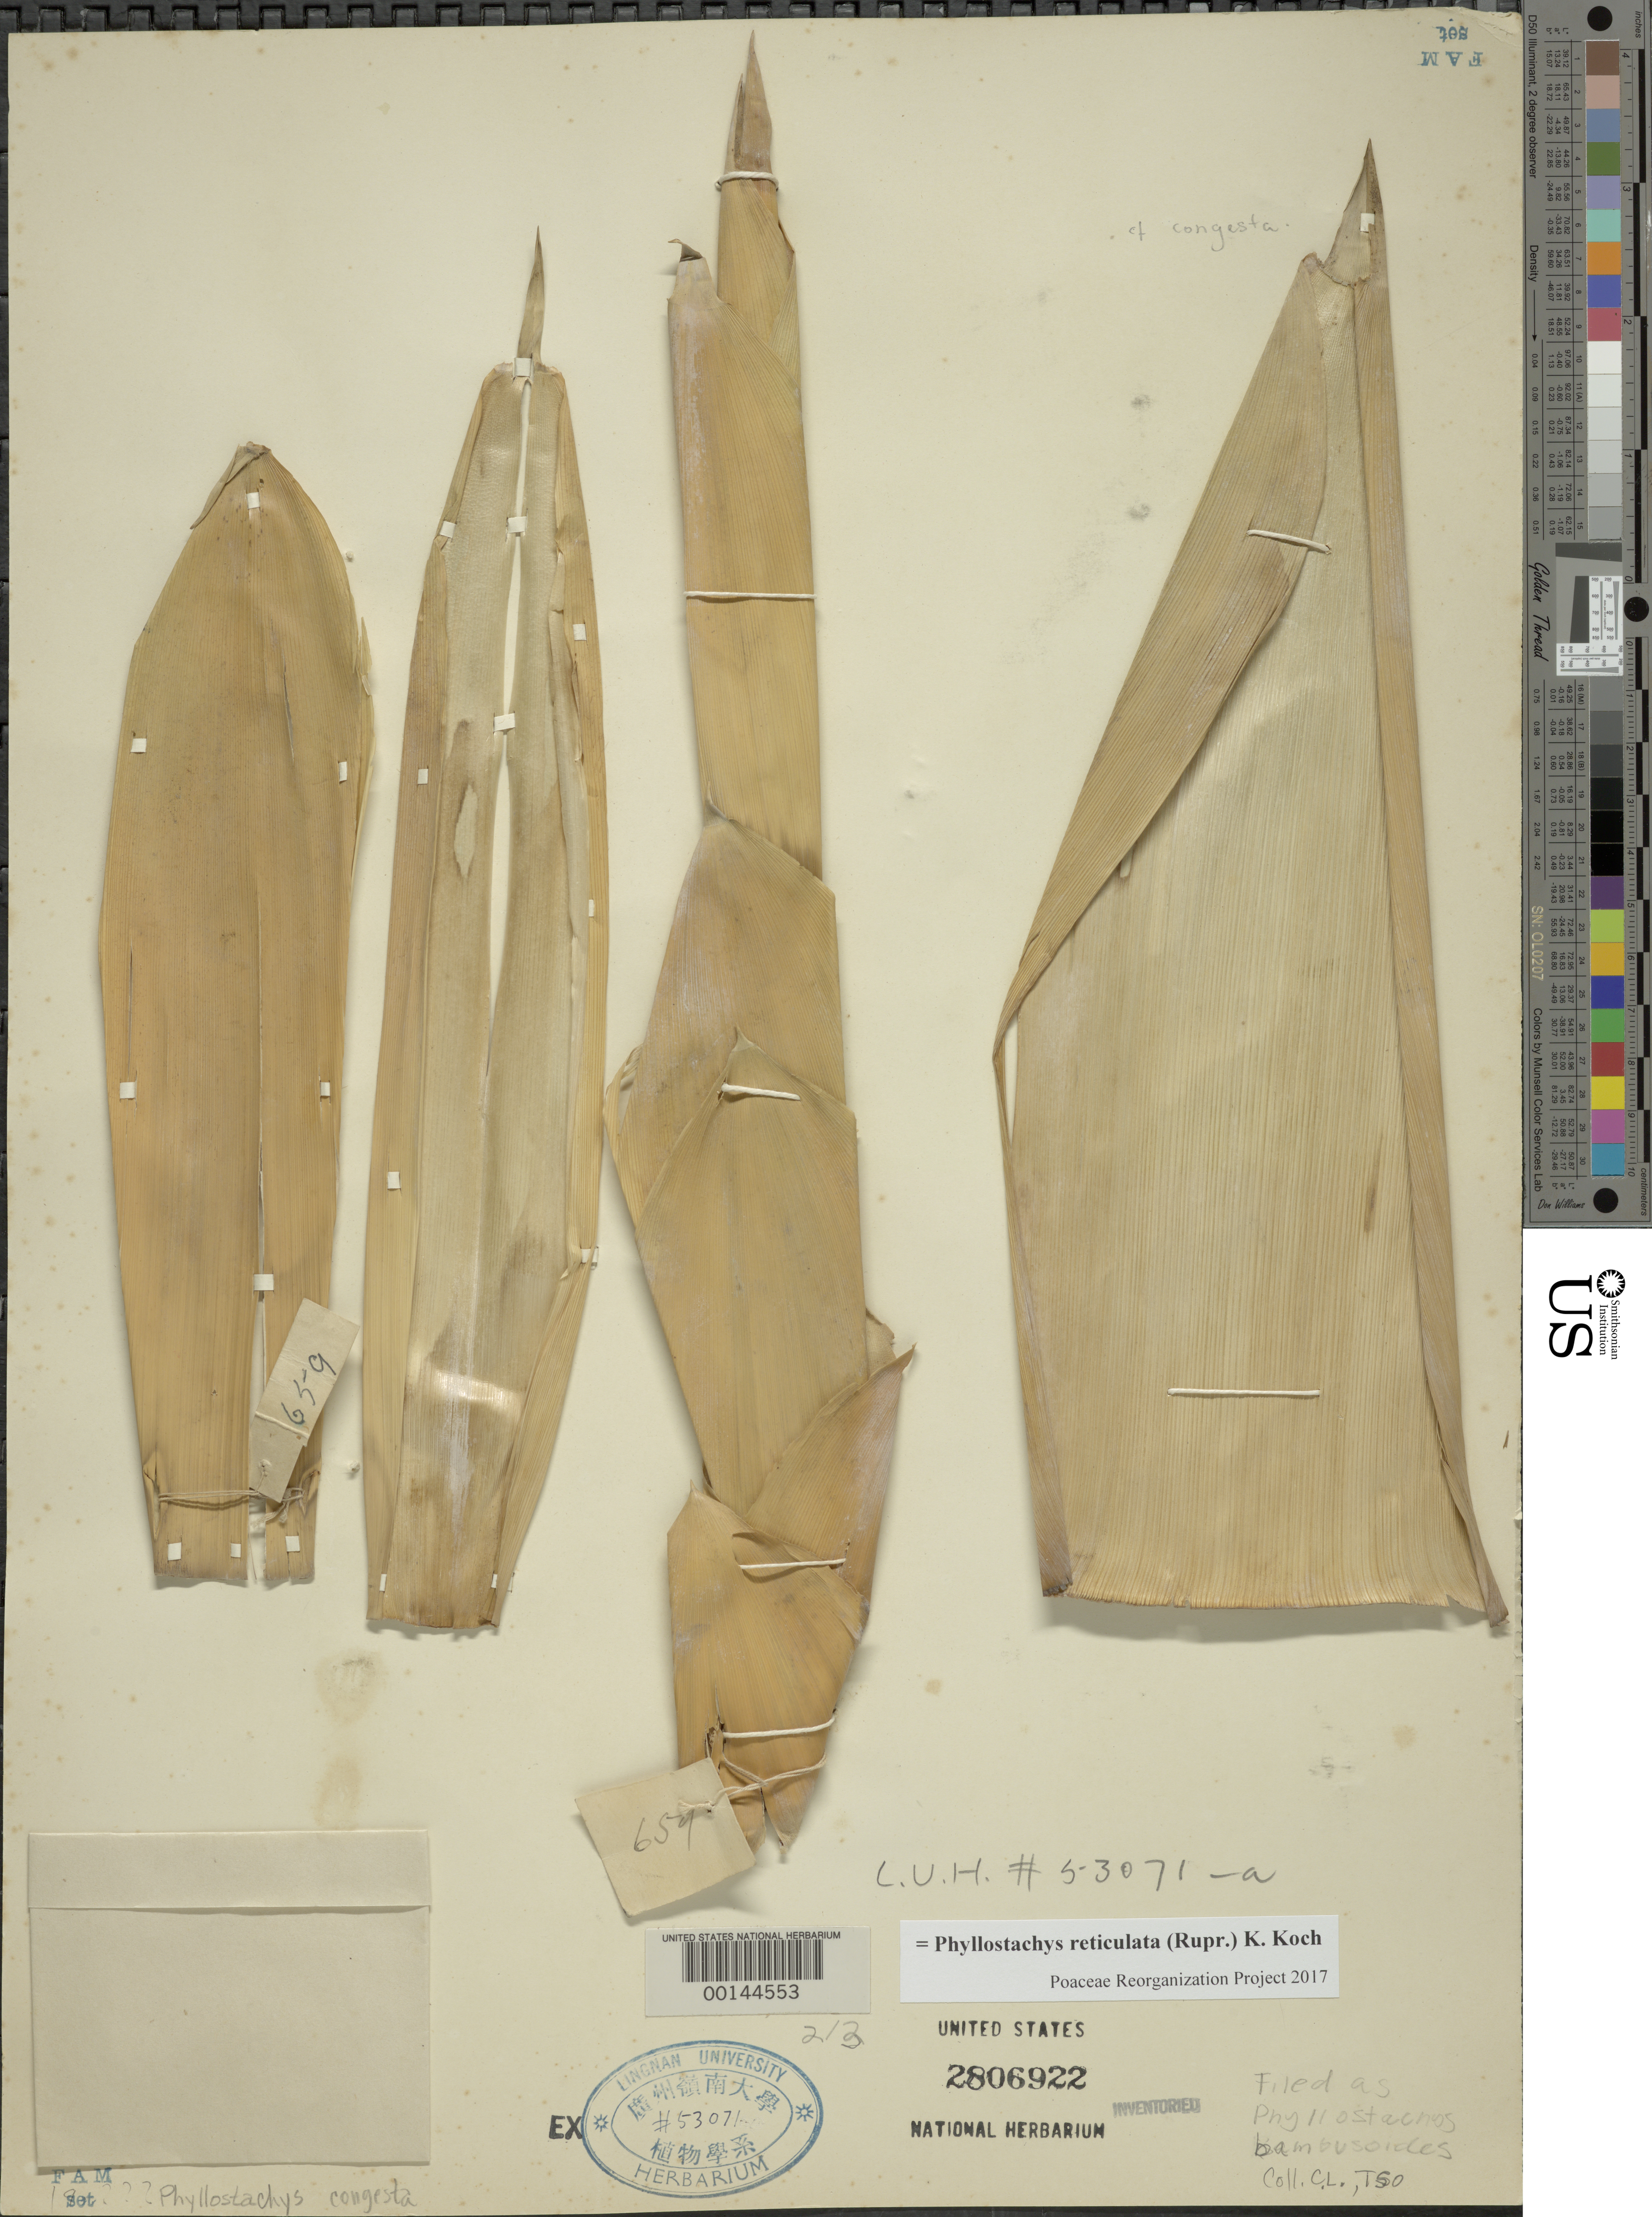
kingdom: Plantae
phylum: Tracheophyta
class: Liliopsida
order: Poales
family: Poaceae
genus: Phyllostachys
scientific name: Phyllostachys reticulata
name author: (Rupr.) K. Koch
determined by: Poaceae Reorganization Project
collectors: C. Tso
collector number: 659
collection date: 1929-05-24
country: China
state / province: Guangdong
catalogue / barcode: US 2806922